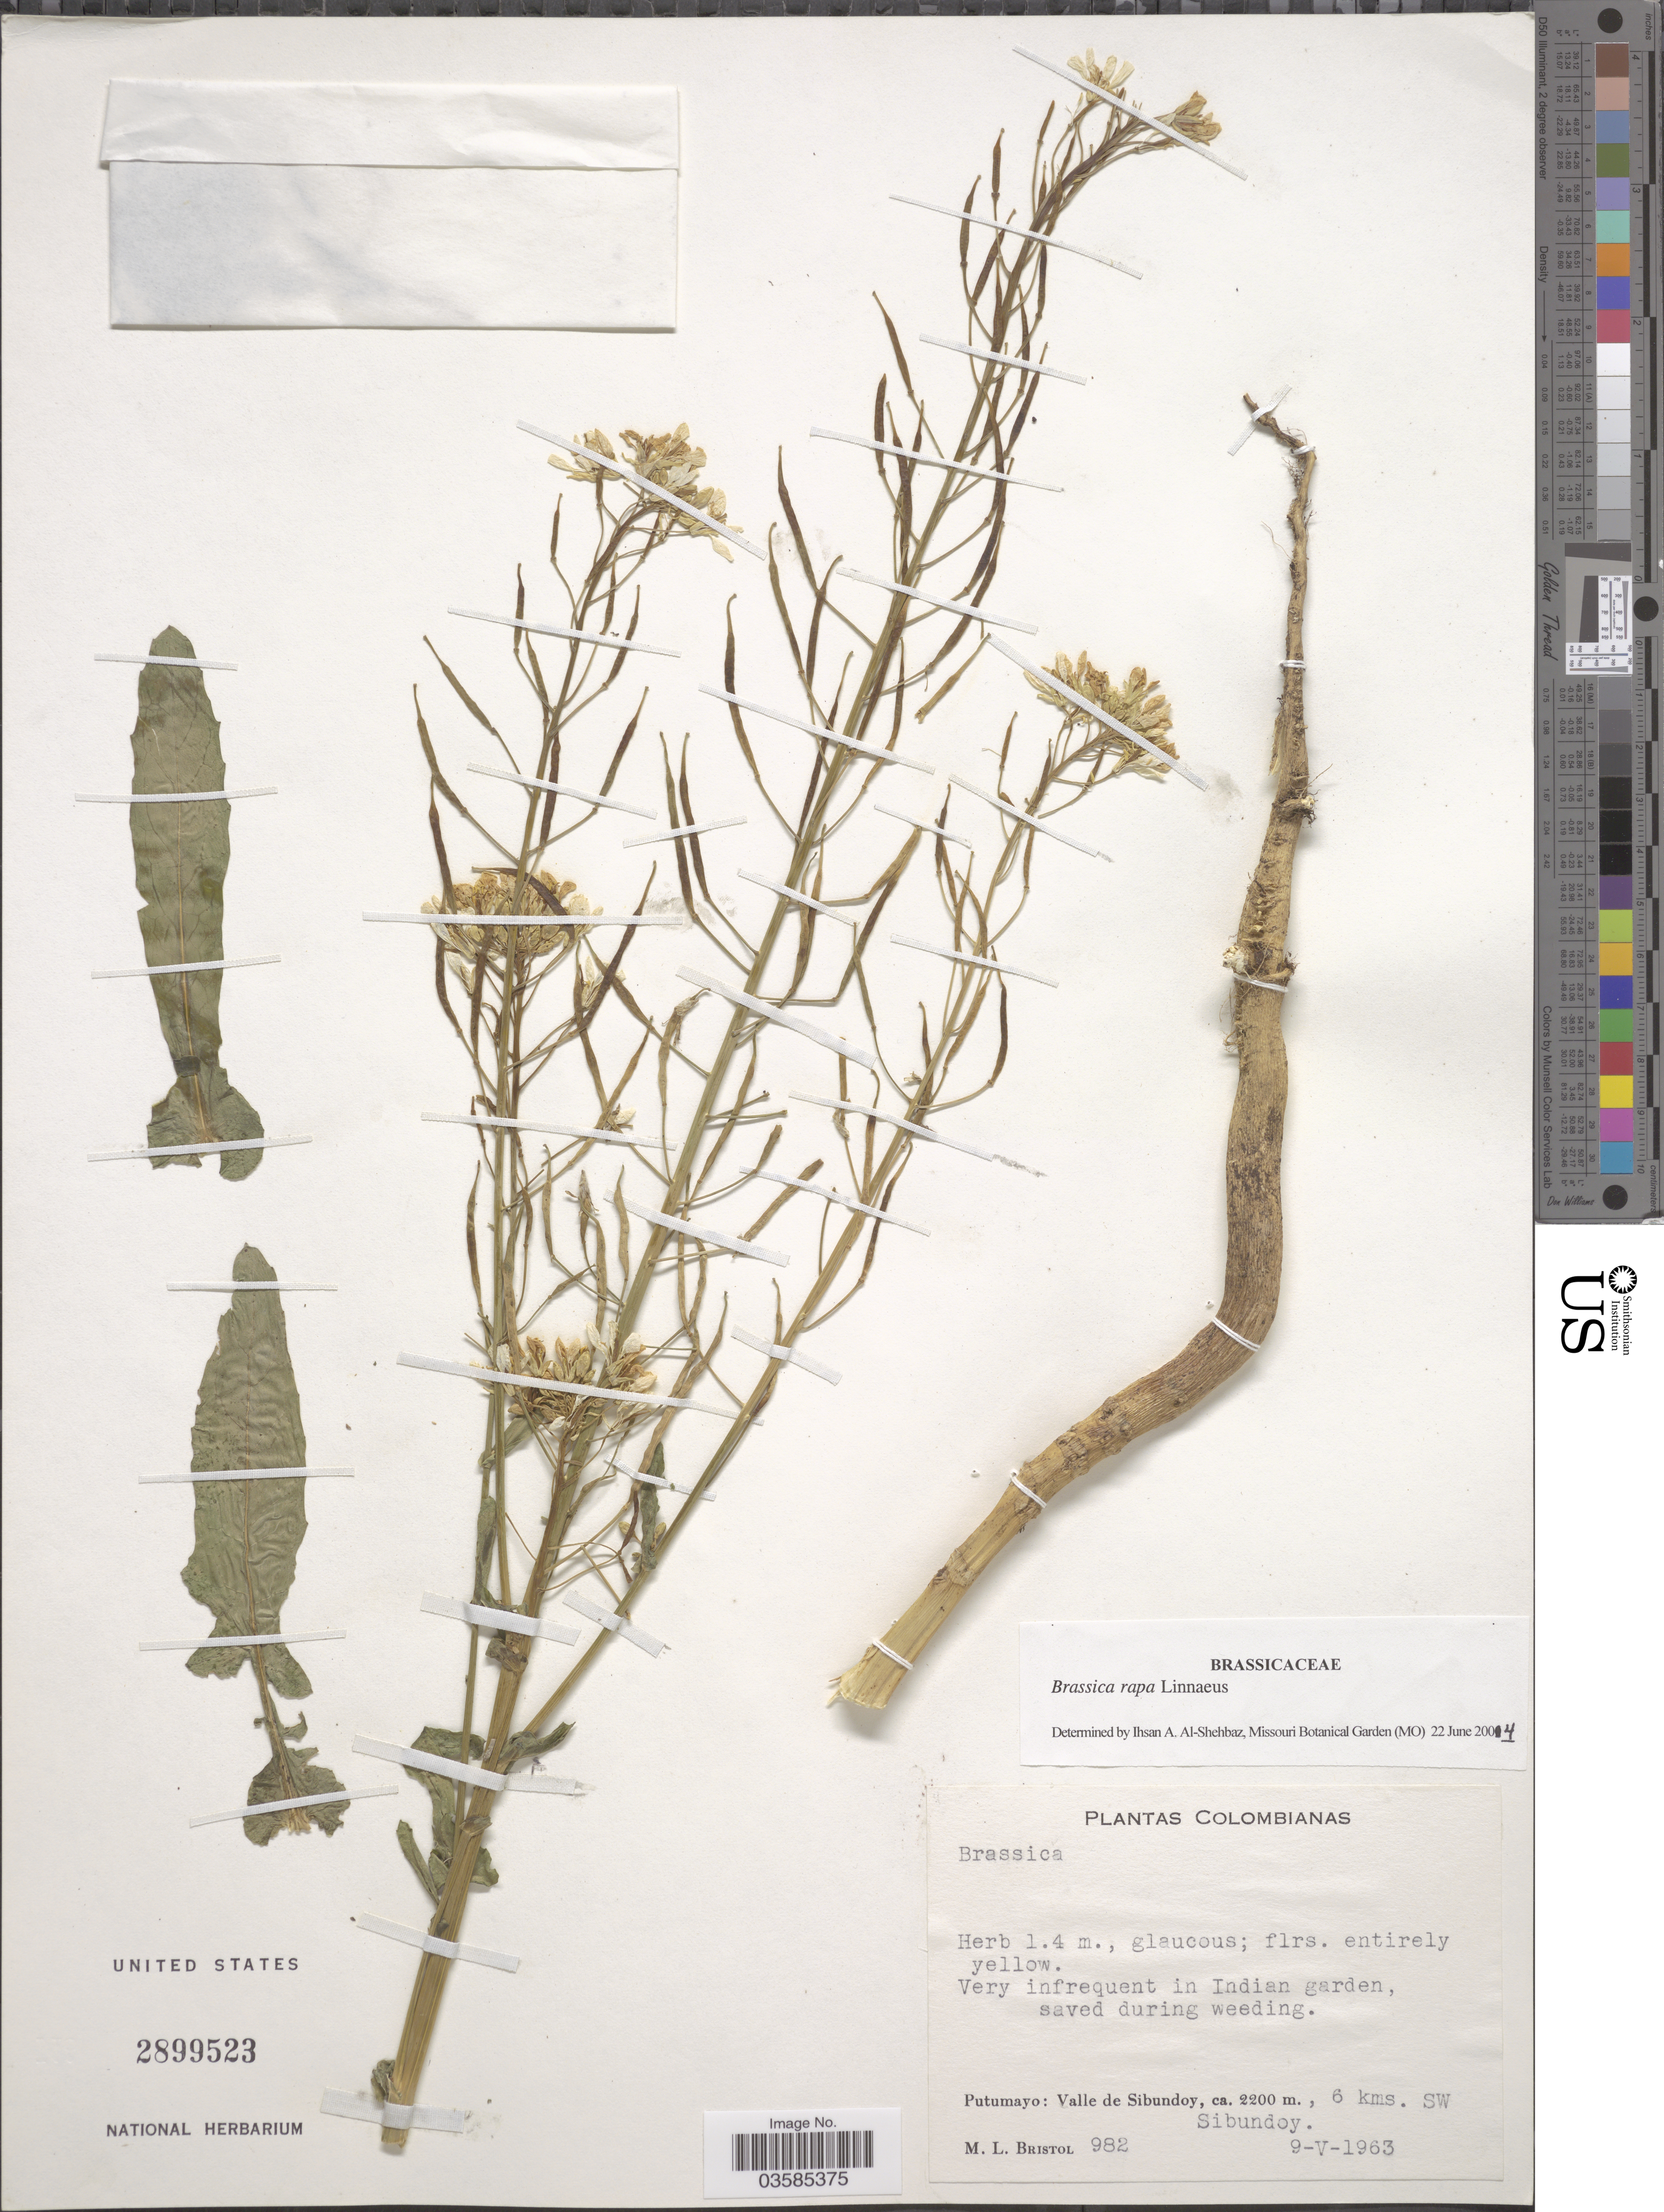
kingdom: Plantae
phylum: Tracheophyta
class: Magnoliopsida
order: Brassicales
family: Brassicaceae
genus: Brassica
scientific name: Brassica rapa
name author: L.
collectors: M. L. Bristol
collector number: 982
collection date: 1963-05-09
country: Colombia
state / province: Putumayo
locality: Valle de Sibundoy, 6 kms. SW Sibundoy.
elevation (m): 2200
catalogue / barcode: US 2899523